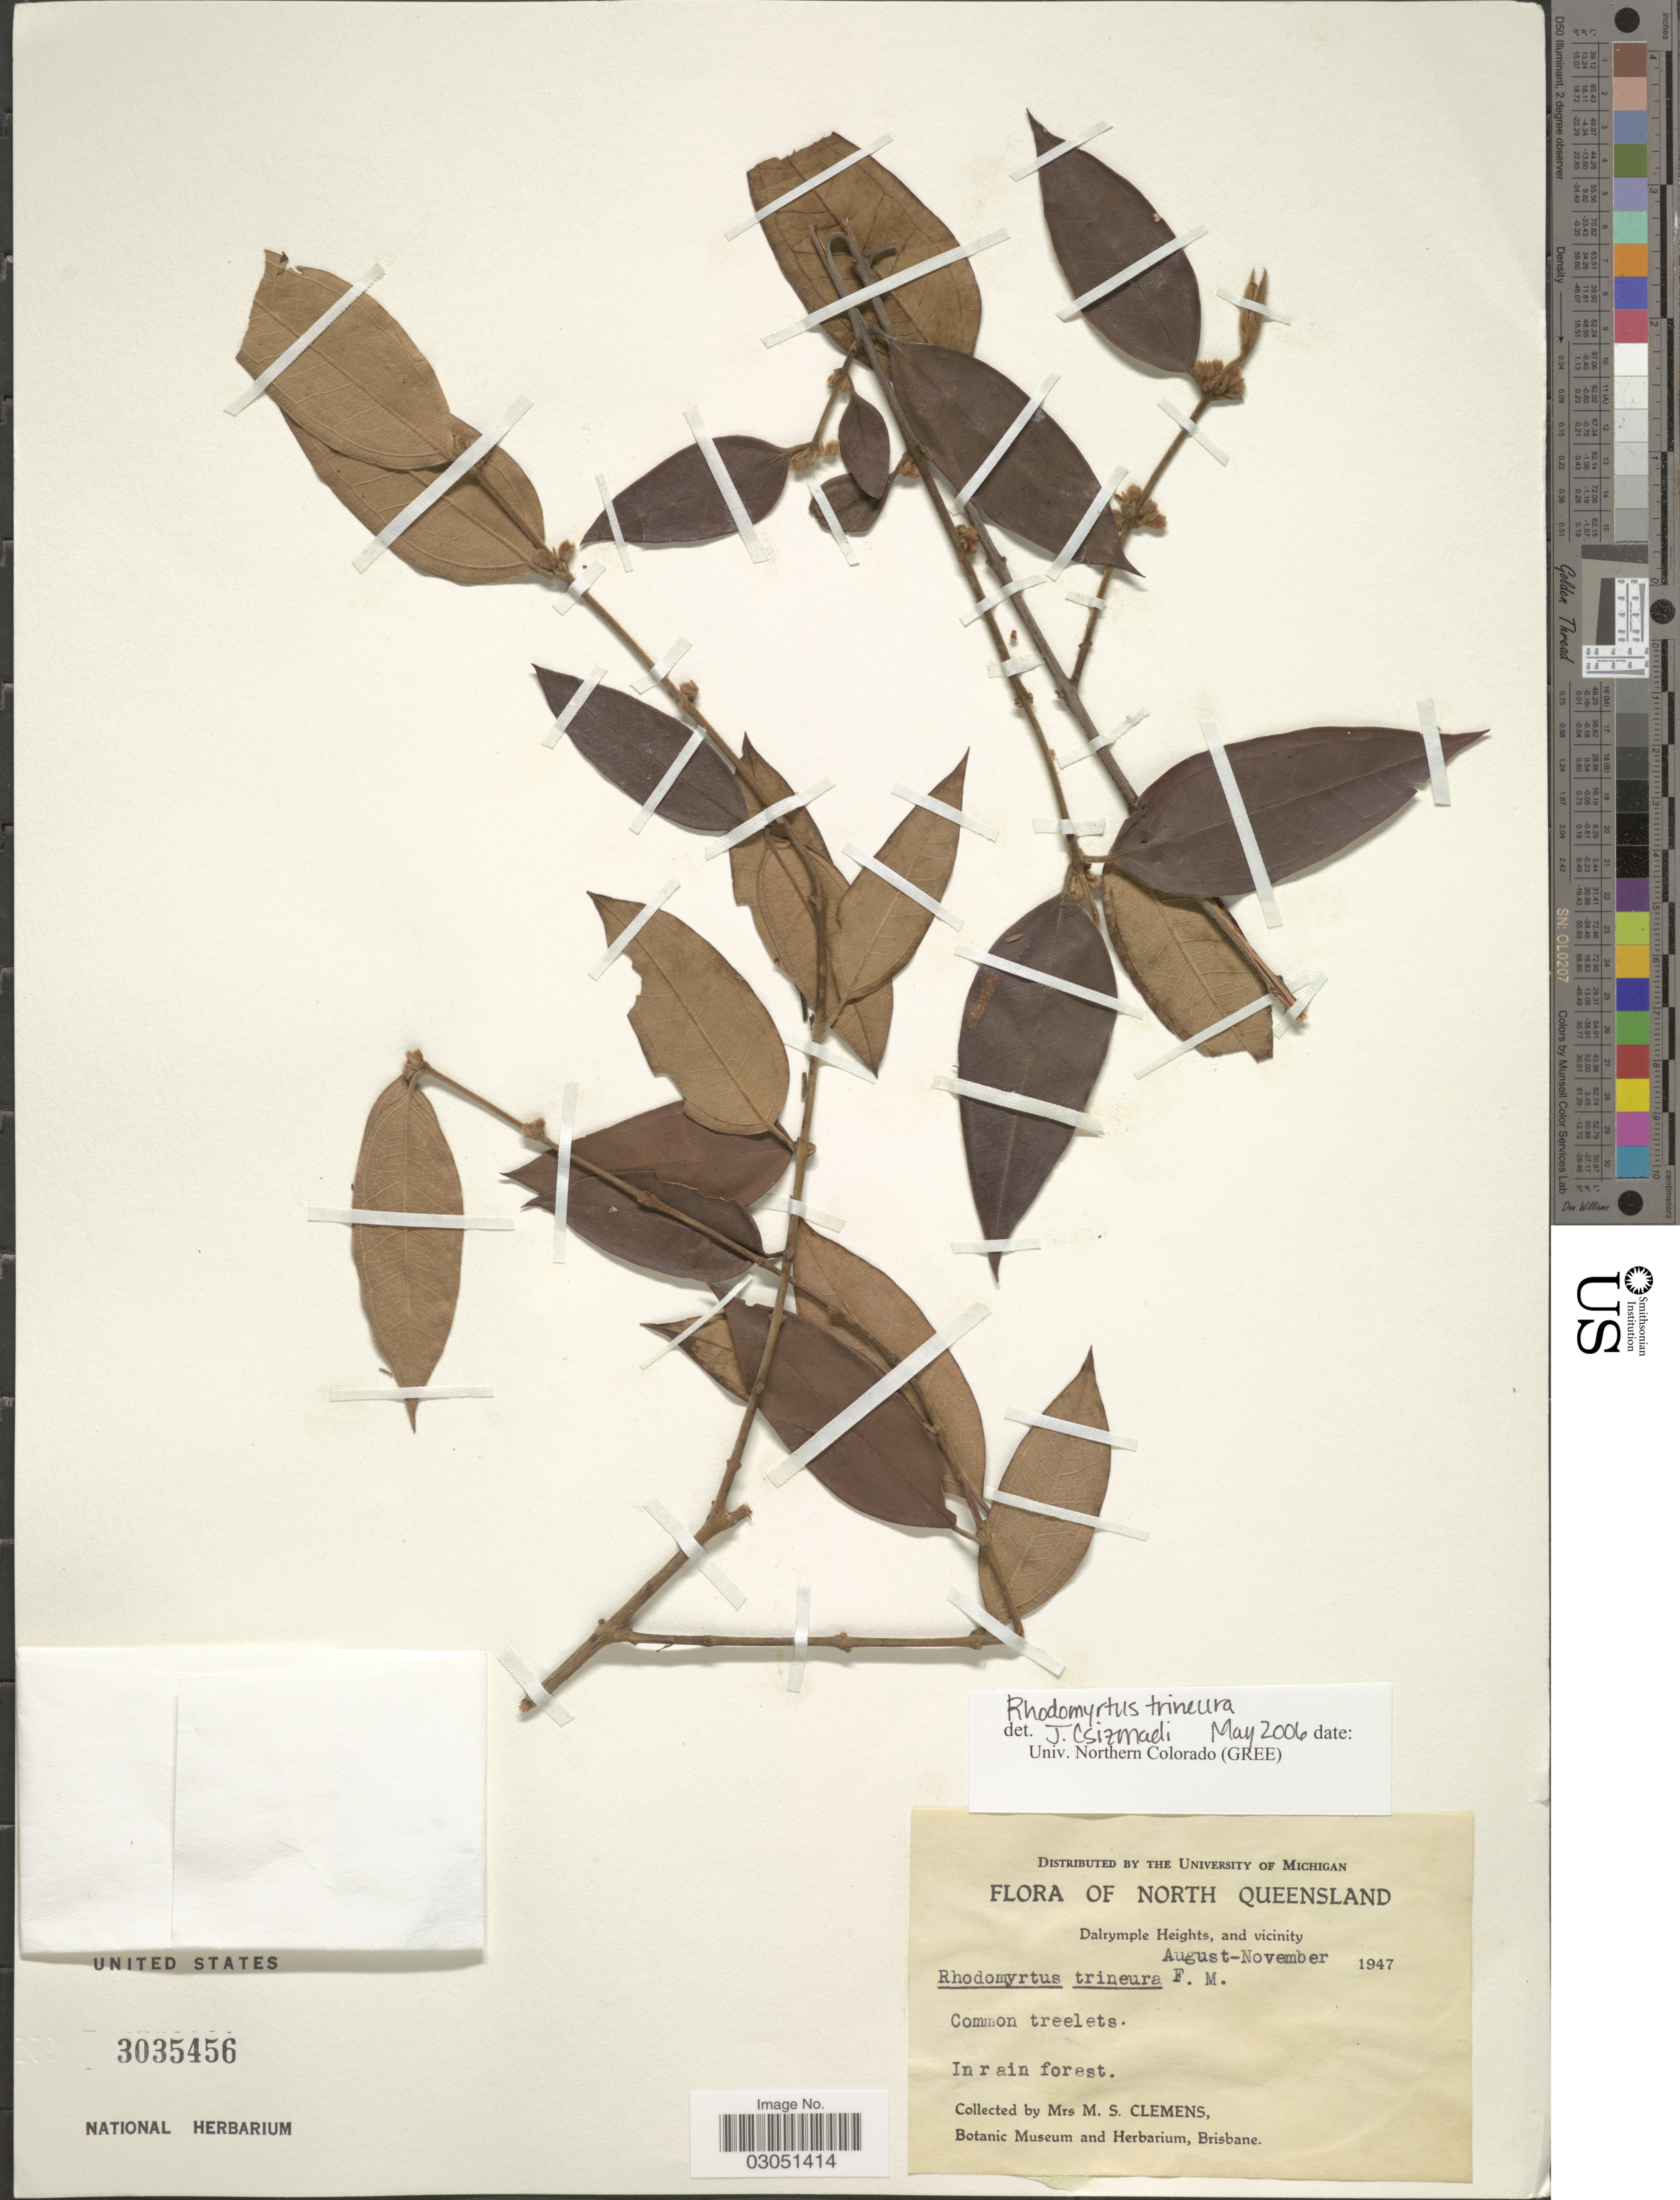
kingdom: Plantae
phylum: Tracheophyta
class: Magnoliopsida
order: Myrtales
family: Myrtaceae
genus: Rhodomyrtus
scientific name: Rhodomyrtus trineura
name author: (F. Muell.) Benth.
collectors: M. S. Clemens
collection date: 1947-08/1947-11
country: Australia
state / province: Queensland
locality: North Queensland, Dalrymple Heights, and vicinity.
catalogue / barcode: US 3035456